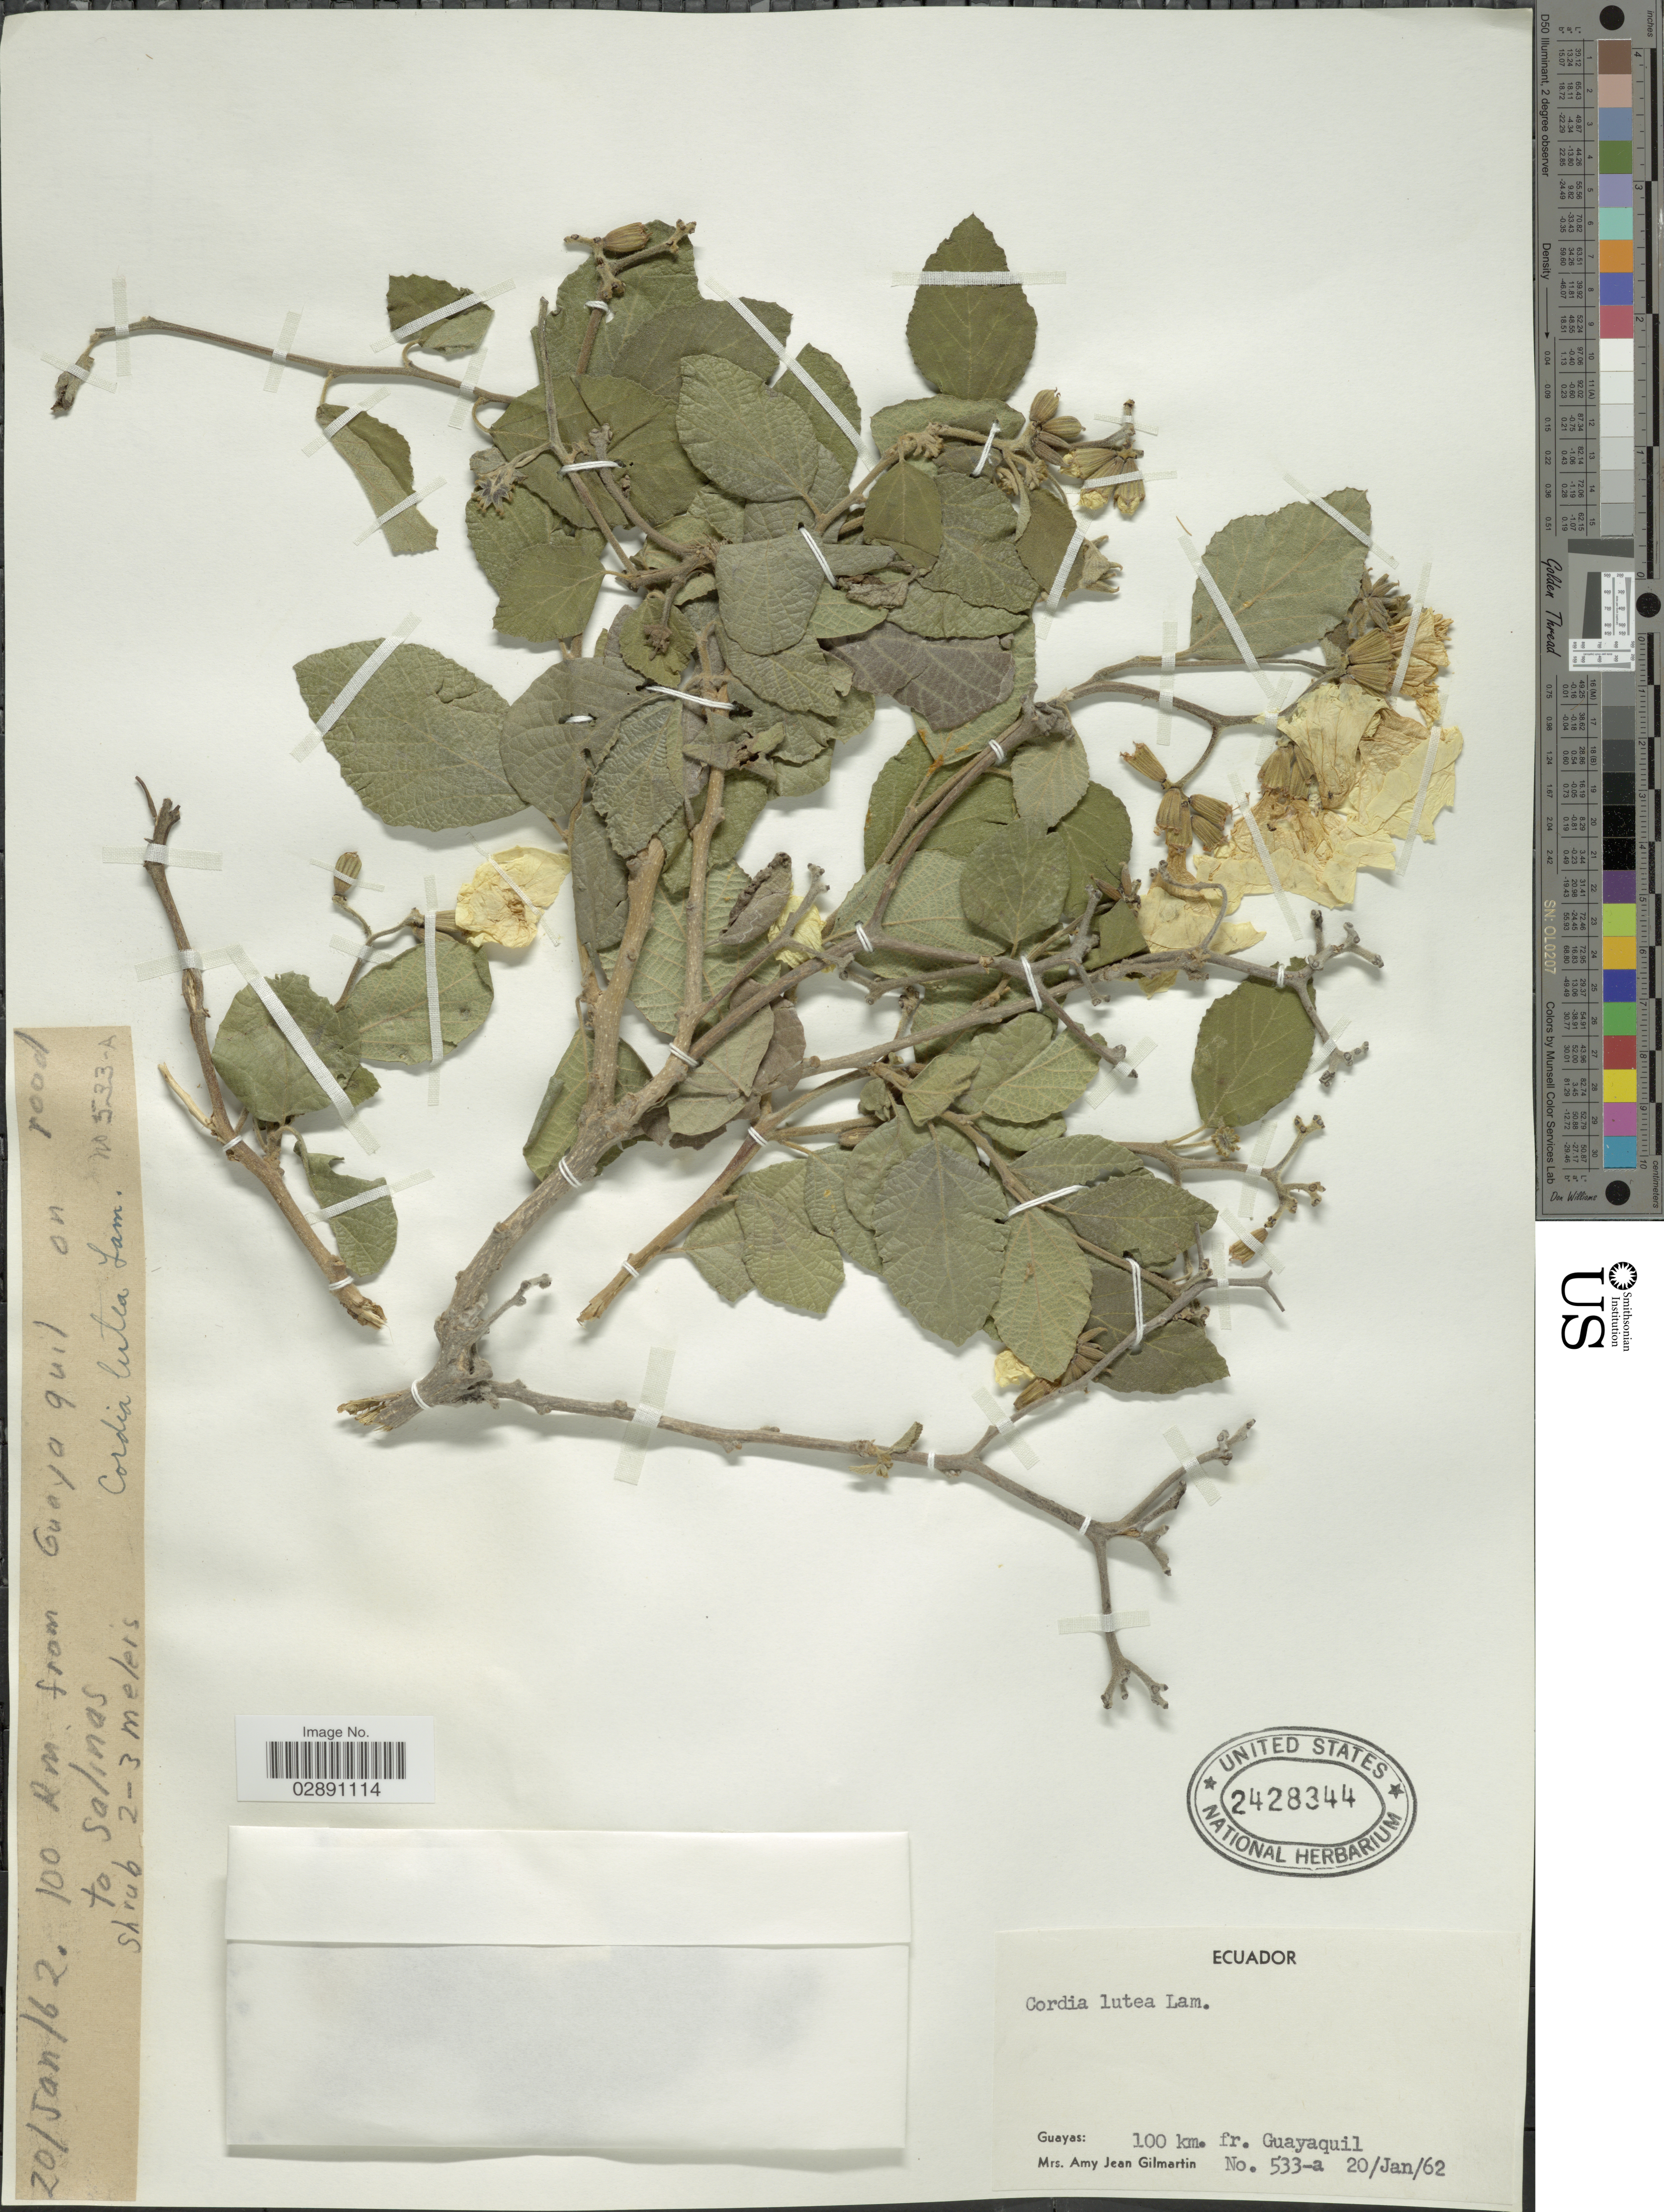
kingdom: Plantae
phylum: Tracheophyta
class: Magnoliopsida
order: Boraginales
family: Cordiaceae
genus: Cordia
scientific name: Cordia lutea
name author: Lam.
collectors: A. J. Gilmartin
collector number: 533-a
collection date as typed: Transcribed d/m/y: 20/1/62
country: Ecuador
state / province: Guayas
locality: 100 km. fr. Guayaquil on road to Salinas.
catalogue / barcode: US 2428344